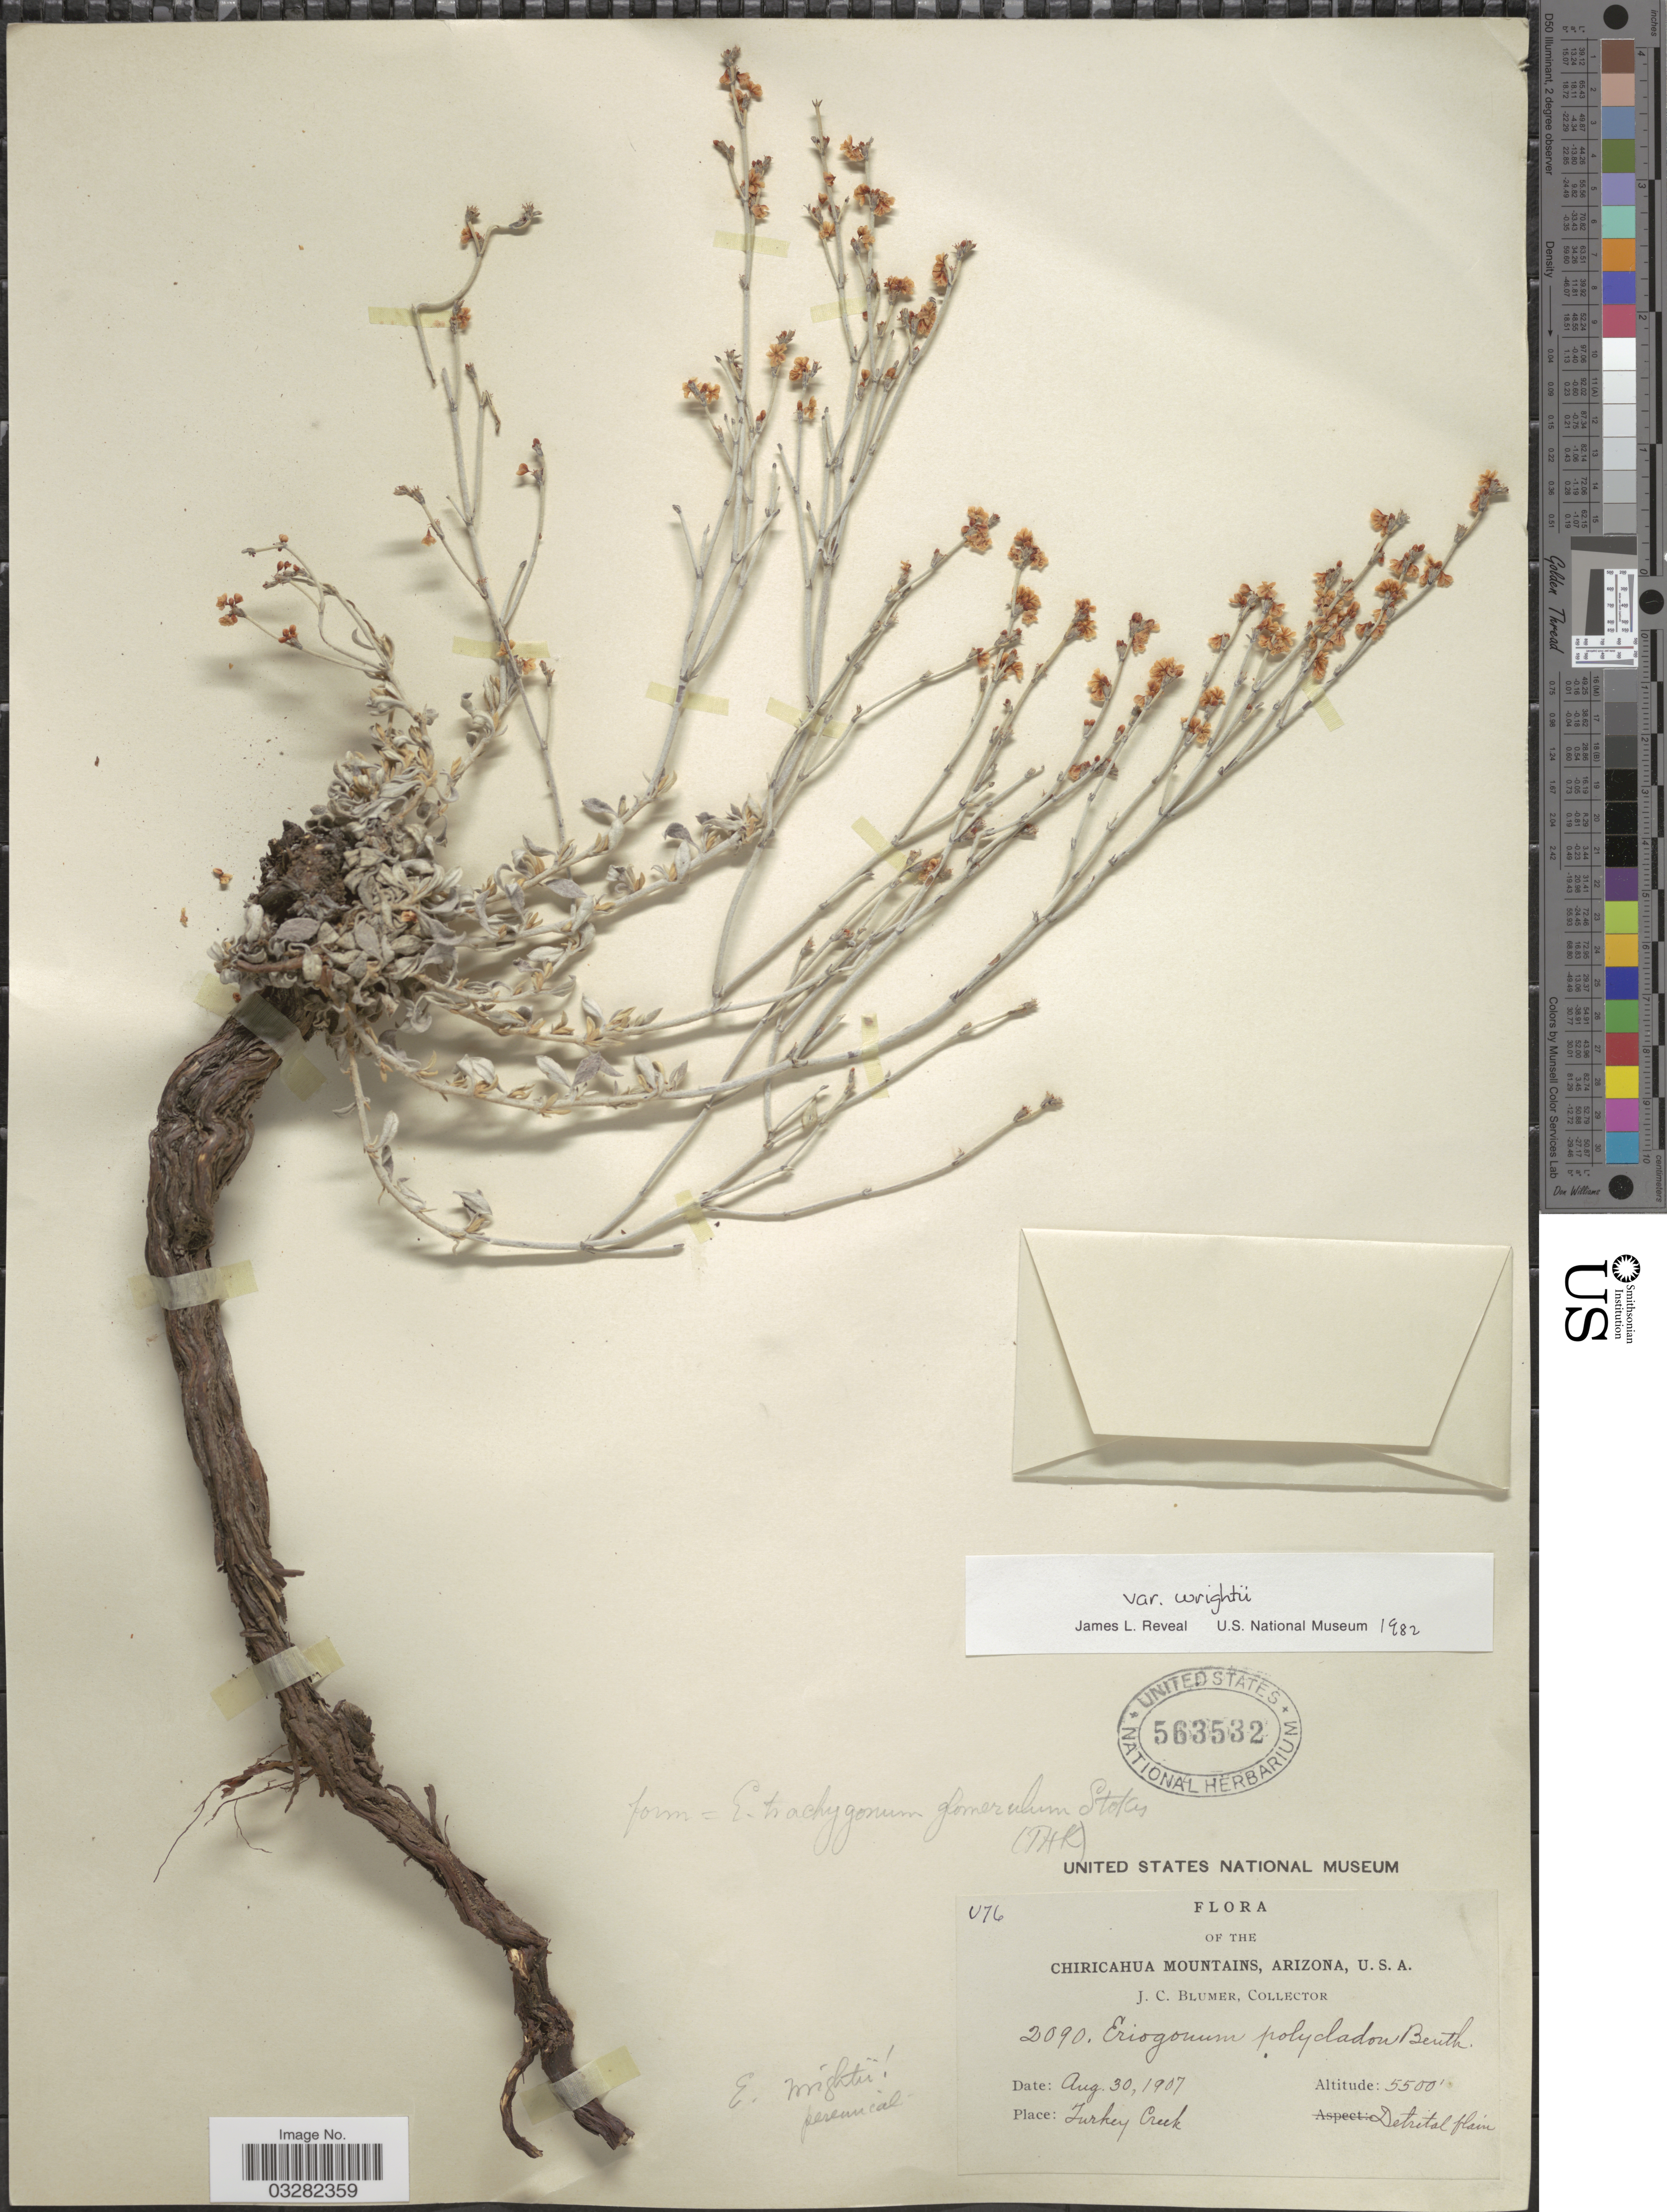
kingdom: Plantae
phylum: Tracheophyta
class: Magnoliopsida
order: Caryophyllales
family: Polygonaceae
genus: Eriogonum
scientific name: Eriogonum wrightii var. wrightii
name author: Torr. ex Benth.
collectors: J. C. Blumer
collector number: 2090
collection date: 1907-08-30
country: United States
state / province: Arizona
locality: Chiricahua Mountains. Turkey Creek.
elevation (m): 1676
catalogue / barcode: US 563532